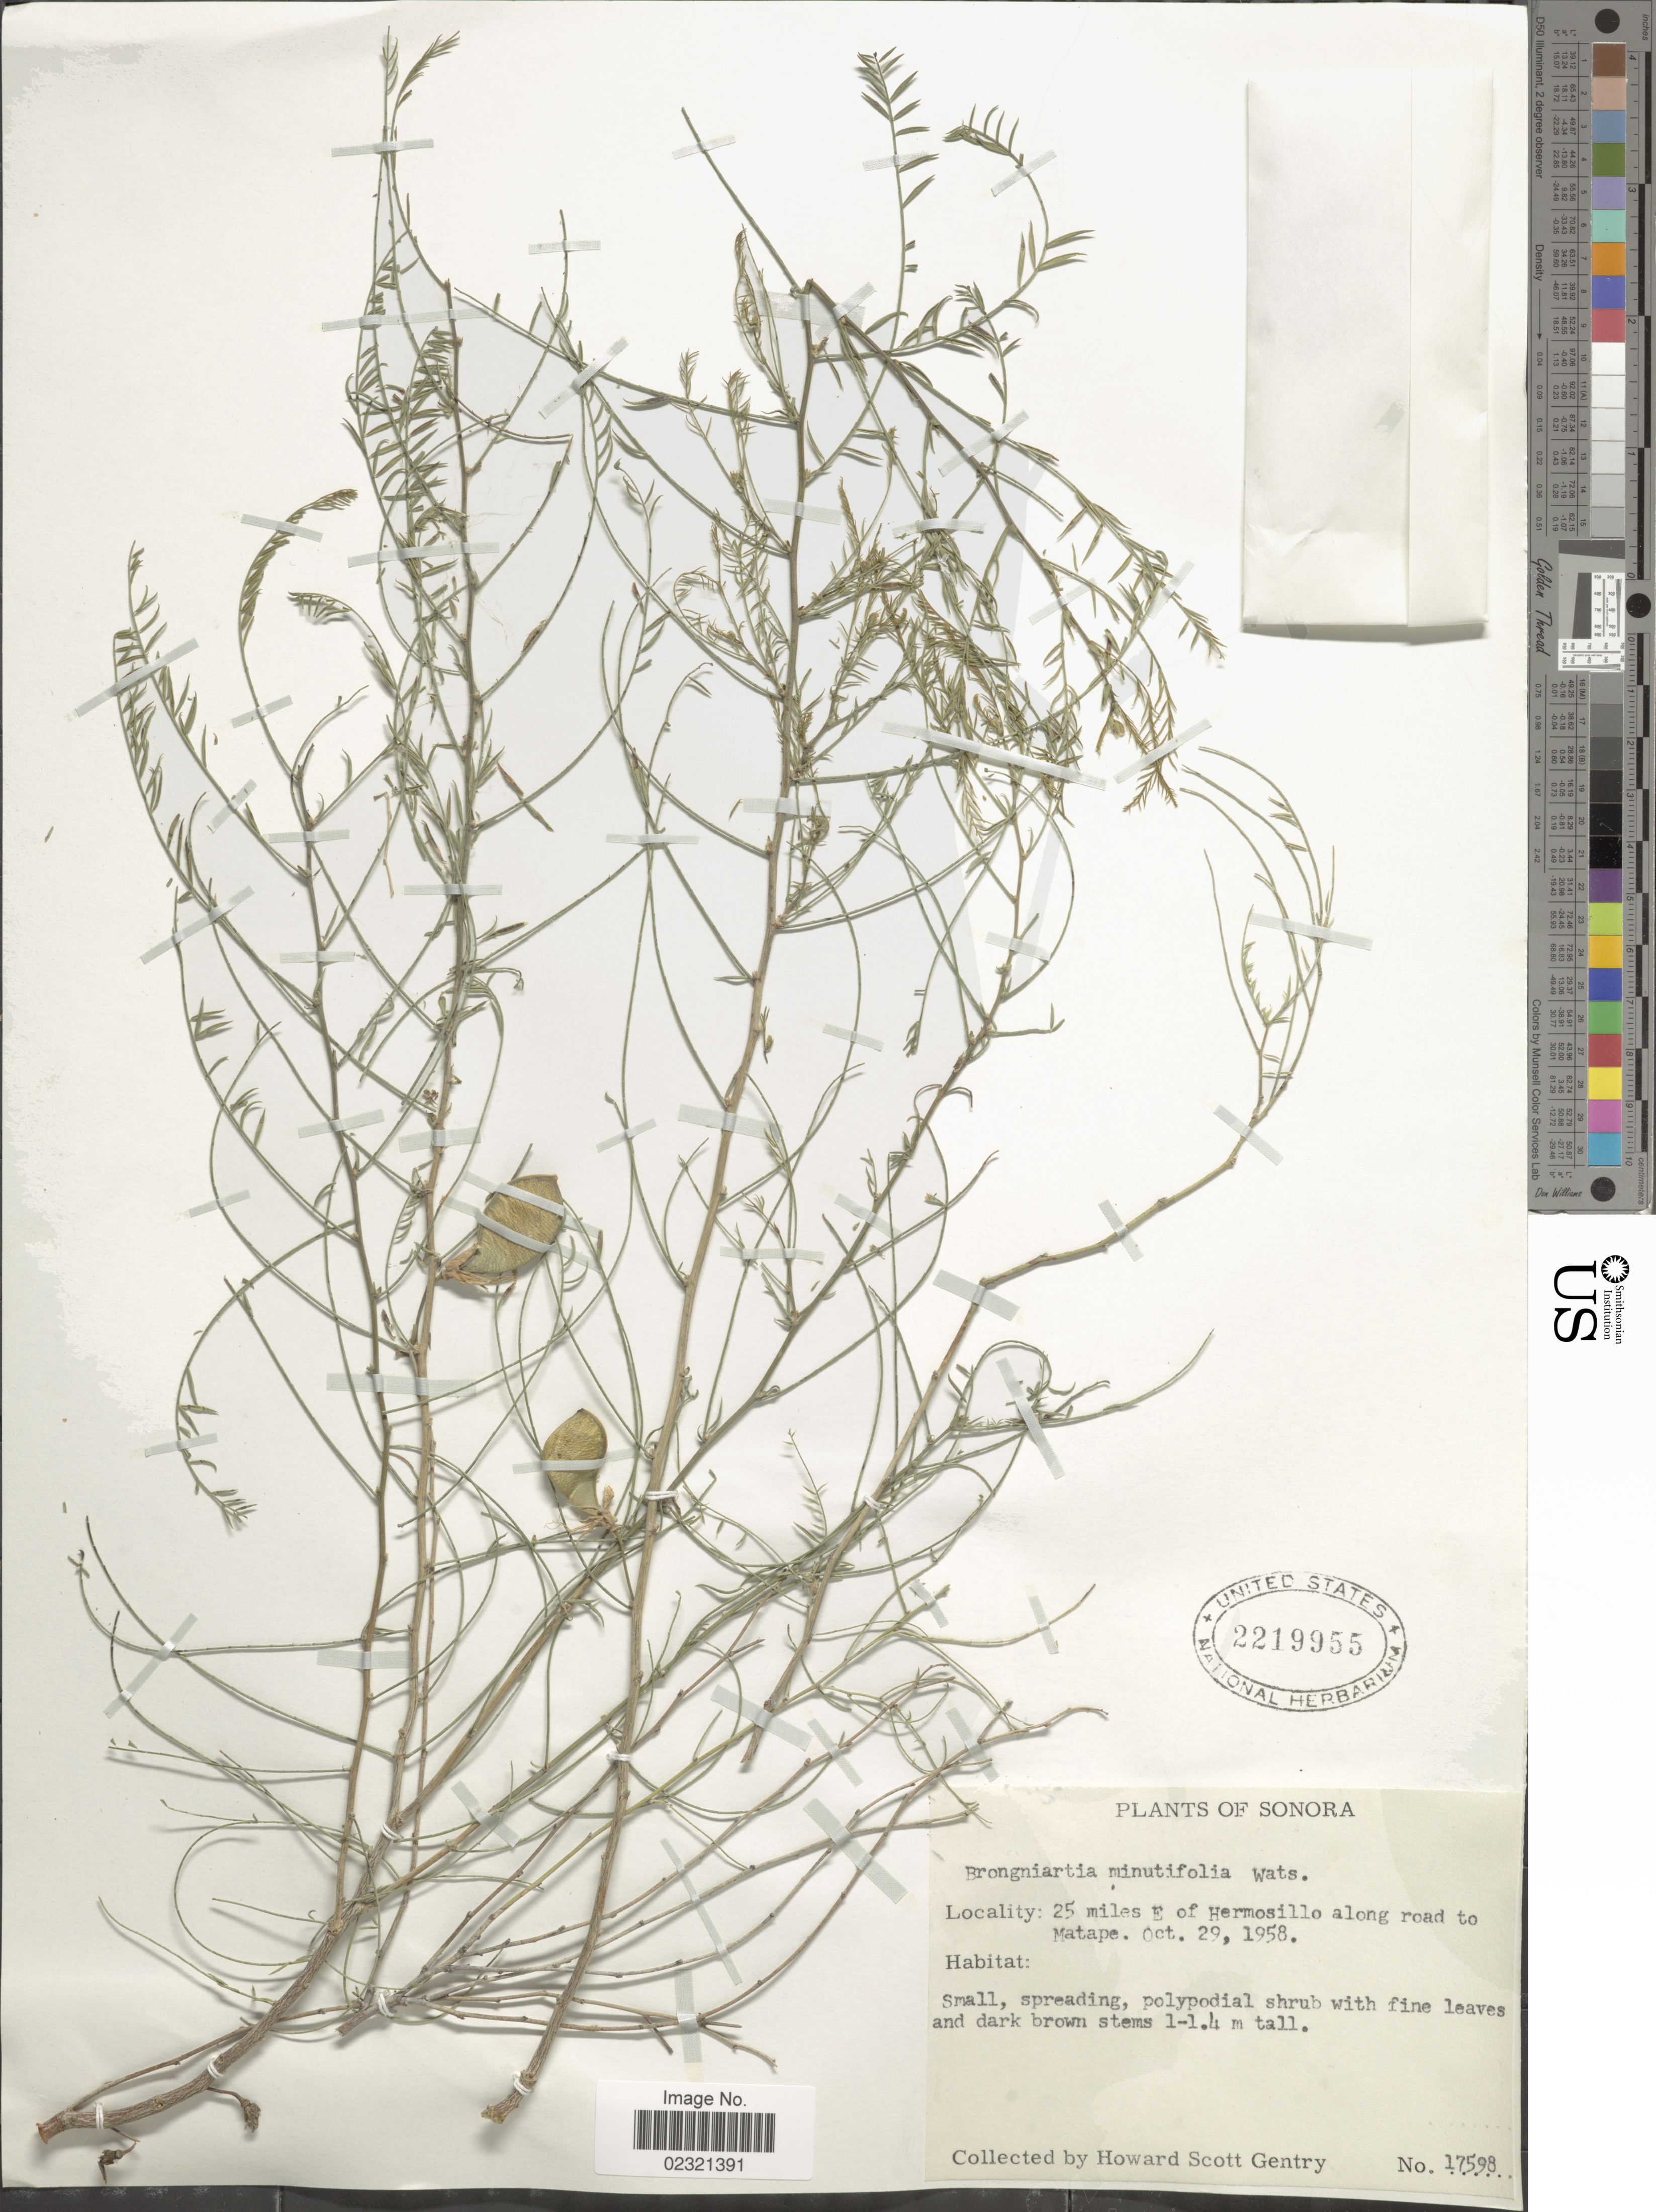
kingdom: Plantae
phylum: Tracheophyta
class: Magnoliopsida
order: Fabales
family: Fabaceae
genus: Brongniartia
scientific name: Brongniartia minutifolia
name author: S. Watson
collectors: H. S. Gentry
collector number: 17598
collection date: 1958-10-29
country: Mexico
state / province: Sonora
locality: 25 miles E of Hermosillo along road to Matape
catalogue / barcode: US 2219955